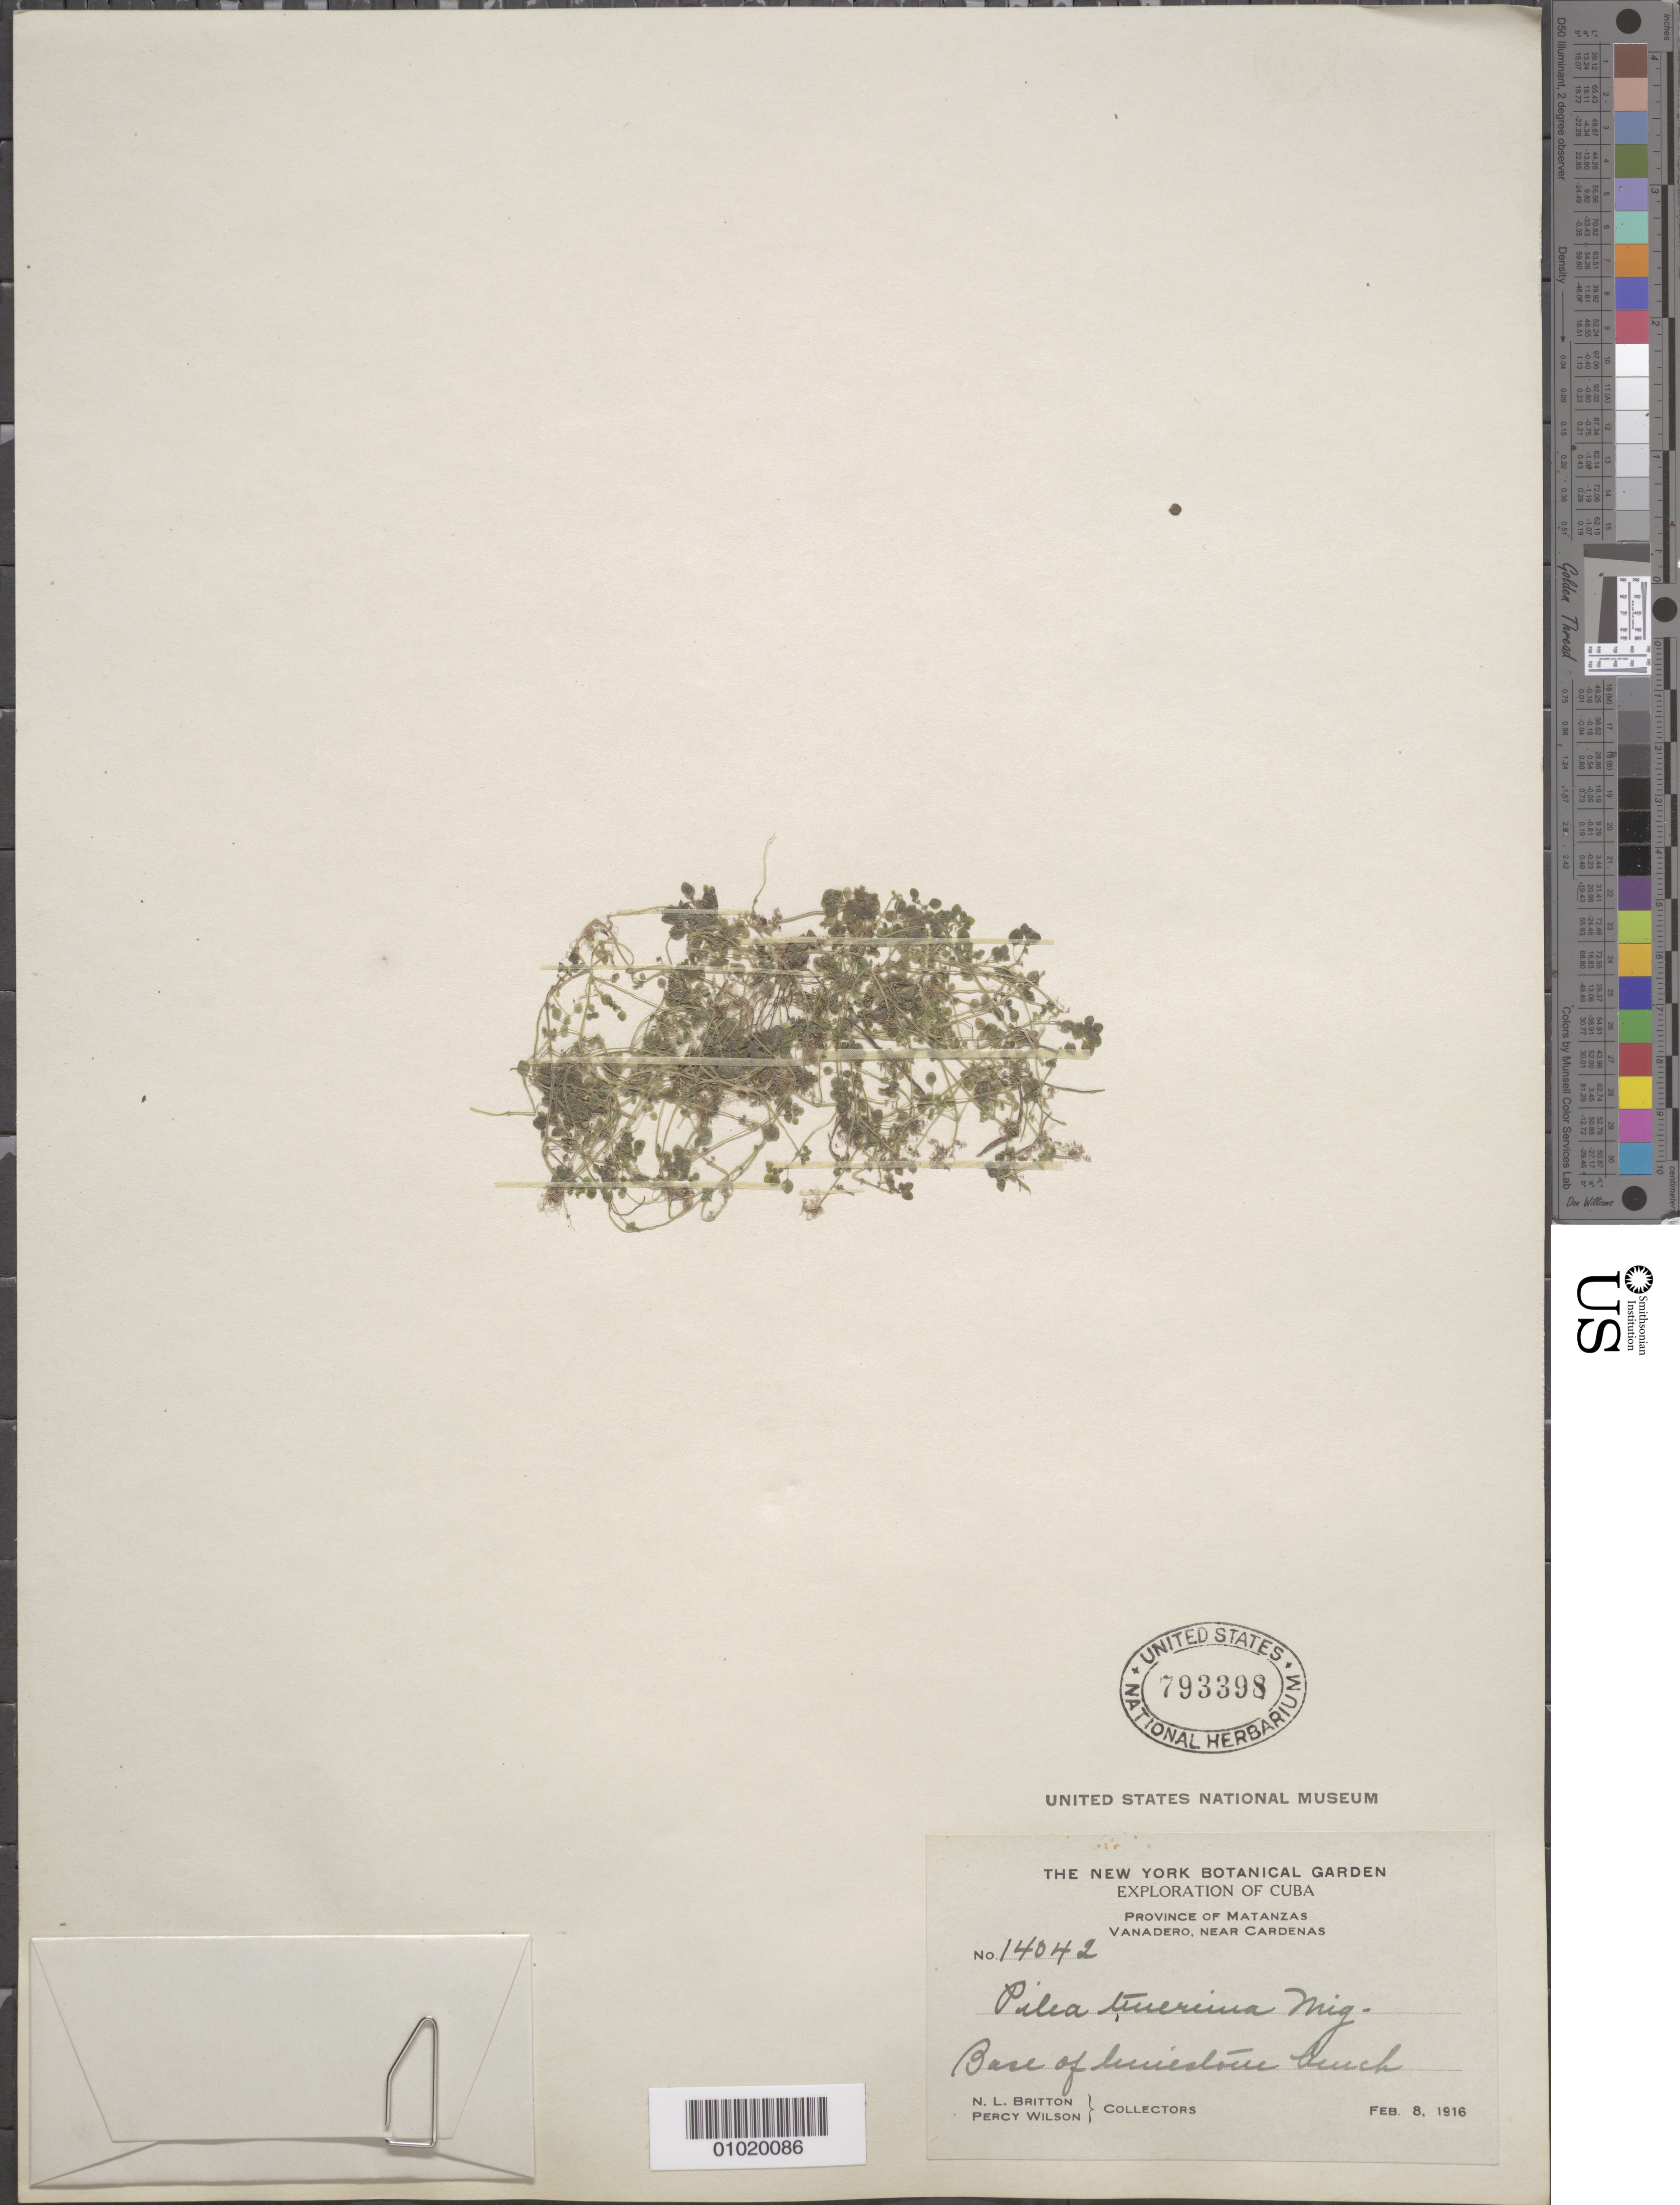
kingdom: Plantae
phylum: Tracheophyta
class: Magnoliopsida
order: Rosales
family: Urticaceae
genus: Pilea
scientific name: Pilea tenerrima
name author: Miq.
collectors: N. Britton & P. Wilson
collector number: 14042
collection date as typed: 08 Feb 1916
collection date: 1916-02-08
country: Cuba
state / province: Matanzas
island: Cuba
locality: Base of limestone bunch? Lurch?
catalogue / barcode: US 793398